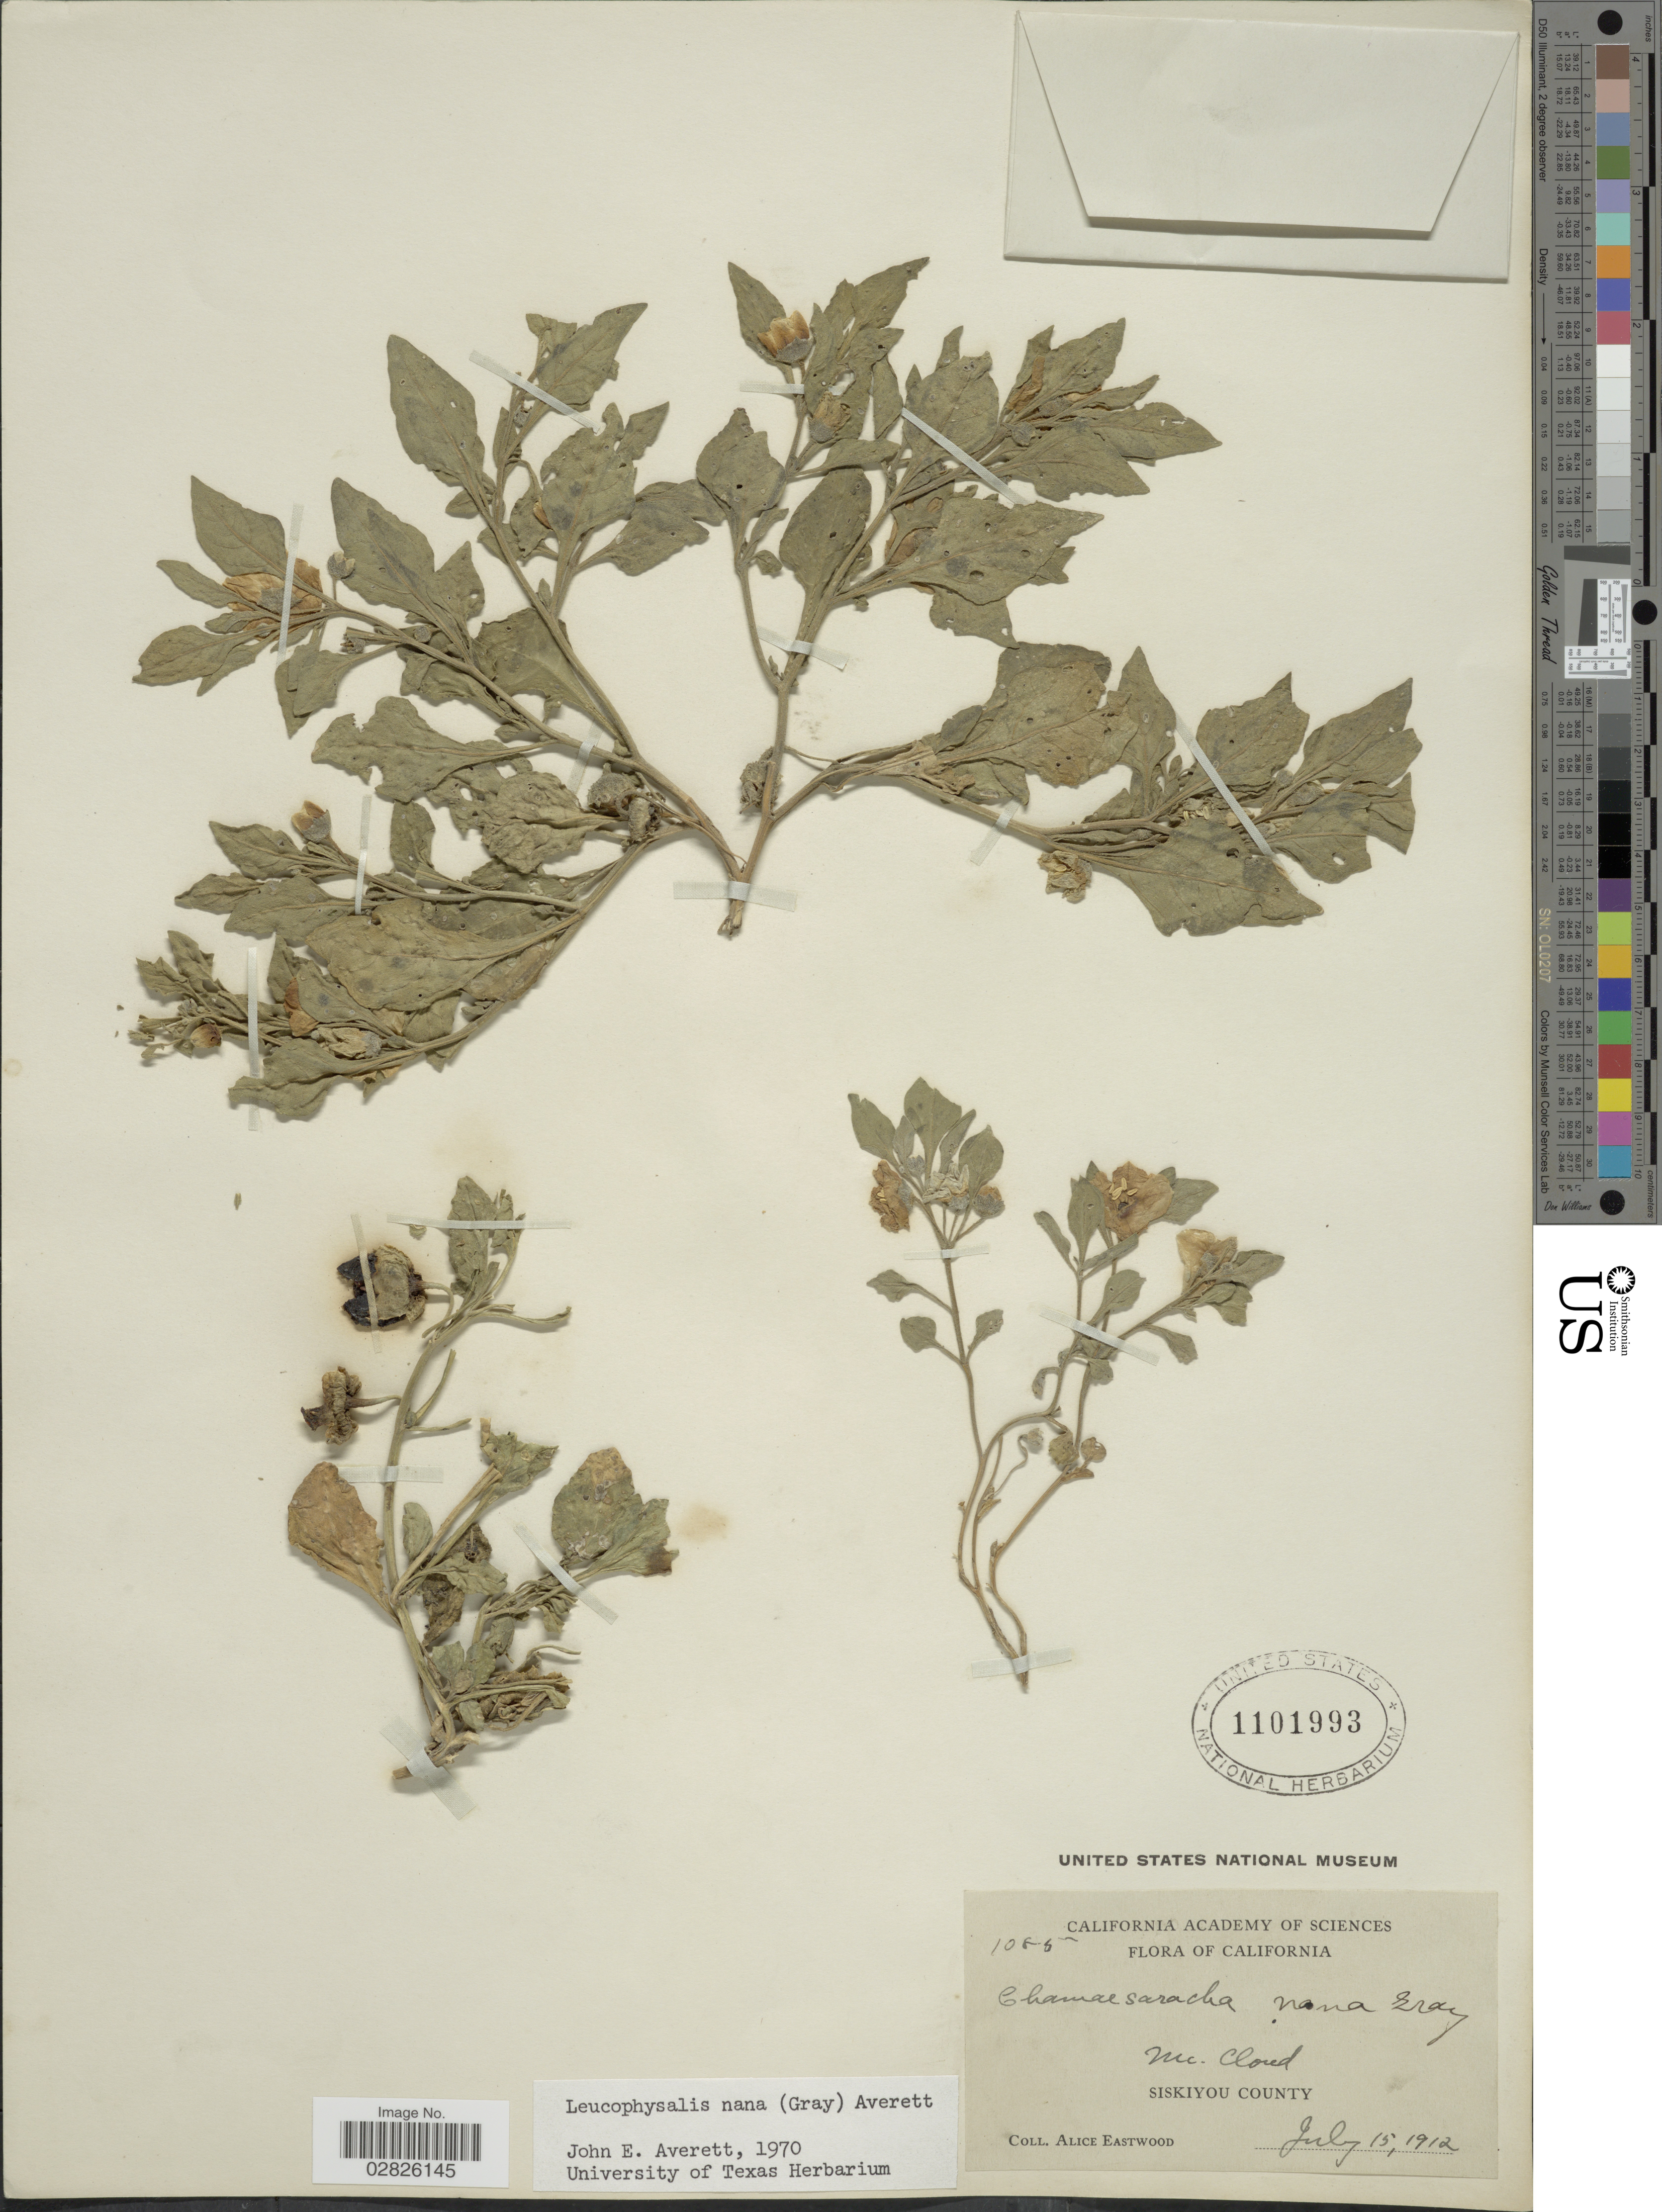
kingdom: Plantae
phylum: Tracheophyta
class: Magnoliopsida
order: Solanales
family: Solanaceae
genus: Leucophysalis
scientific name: Leucophysalis nana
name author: (A. Gray) Averett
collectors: A. Eastwood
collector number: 1085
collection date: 1912-07-15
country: United States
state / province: California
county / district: Siskiyou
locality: Mc. Cloud. Siskiyou County.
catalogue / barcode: US 1101993